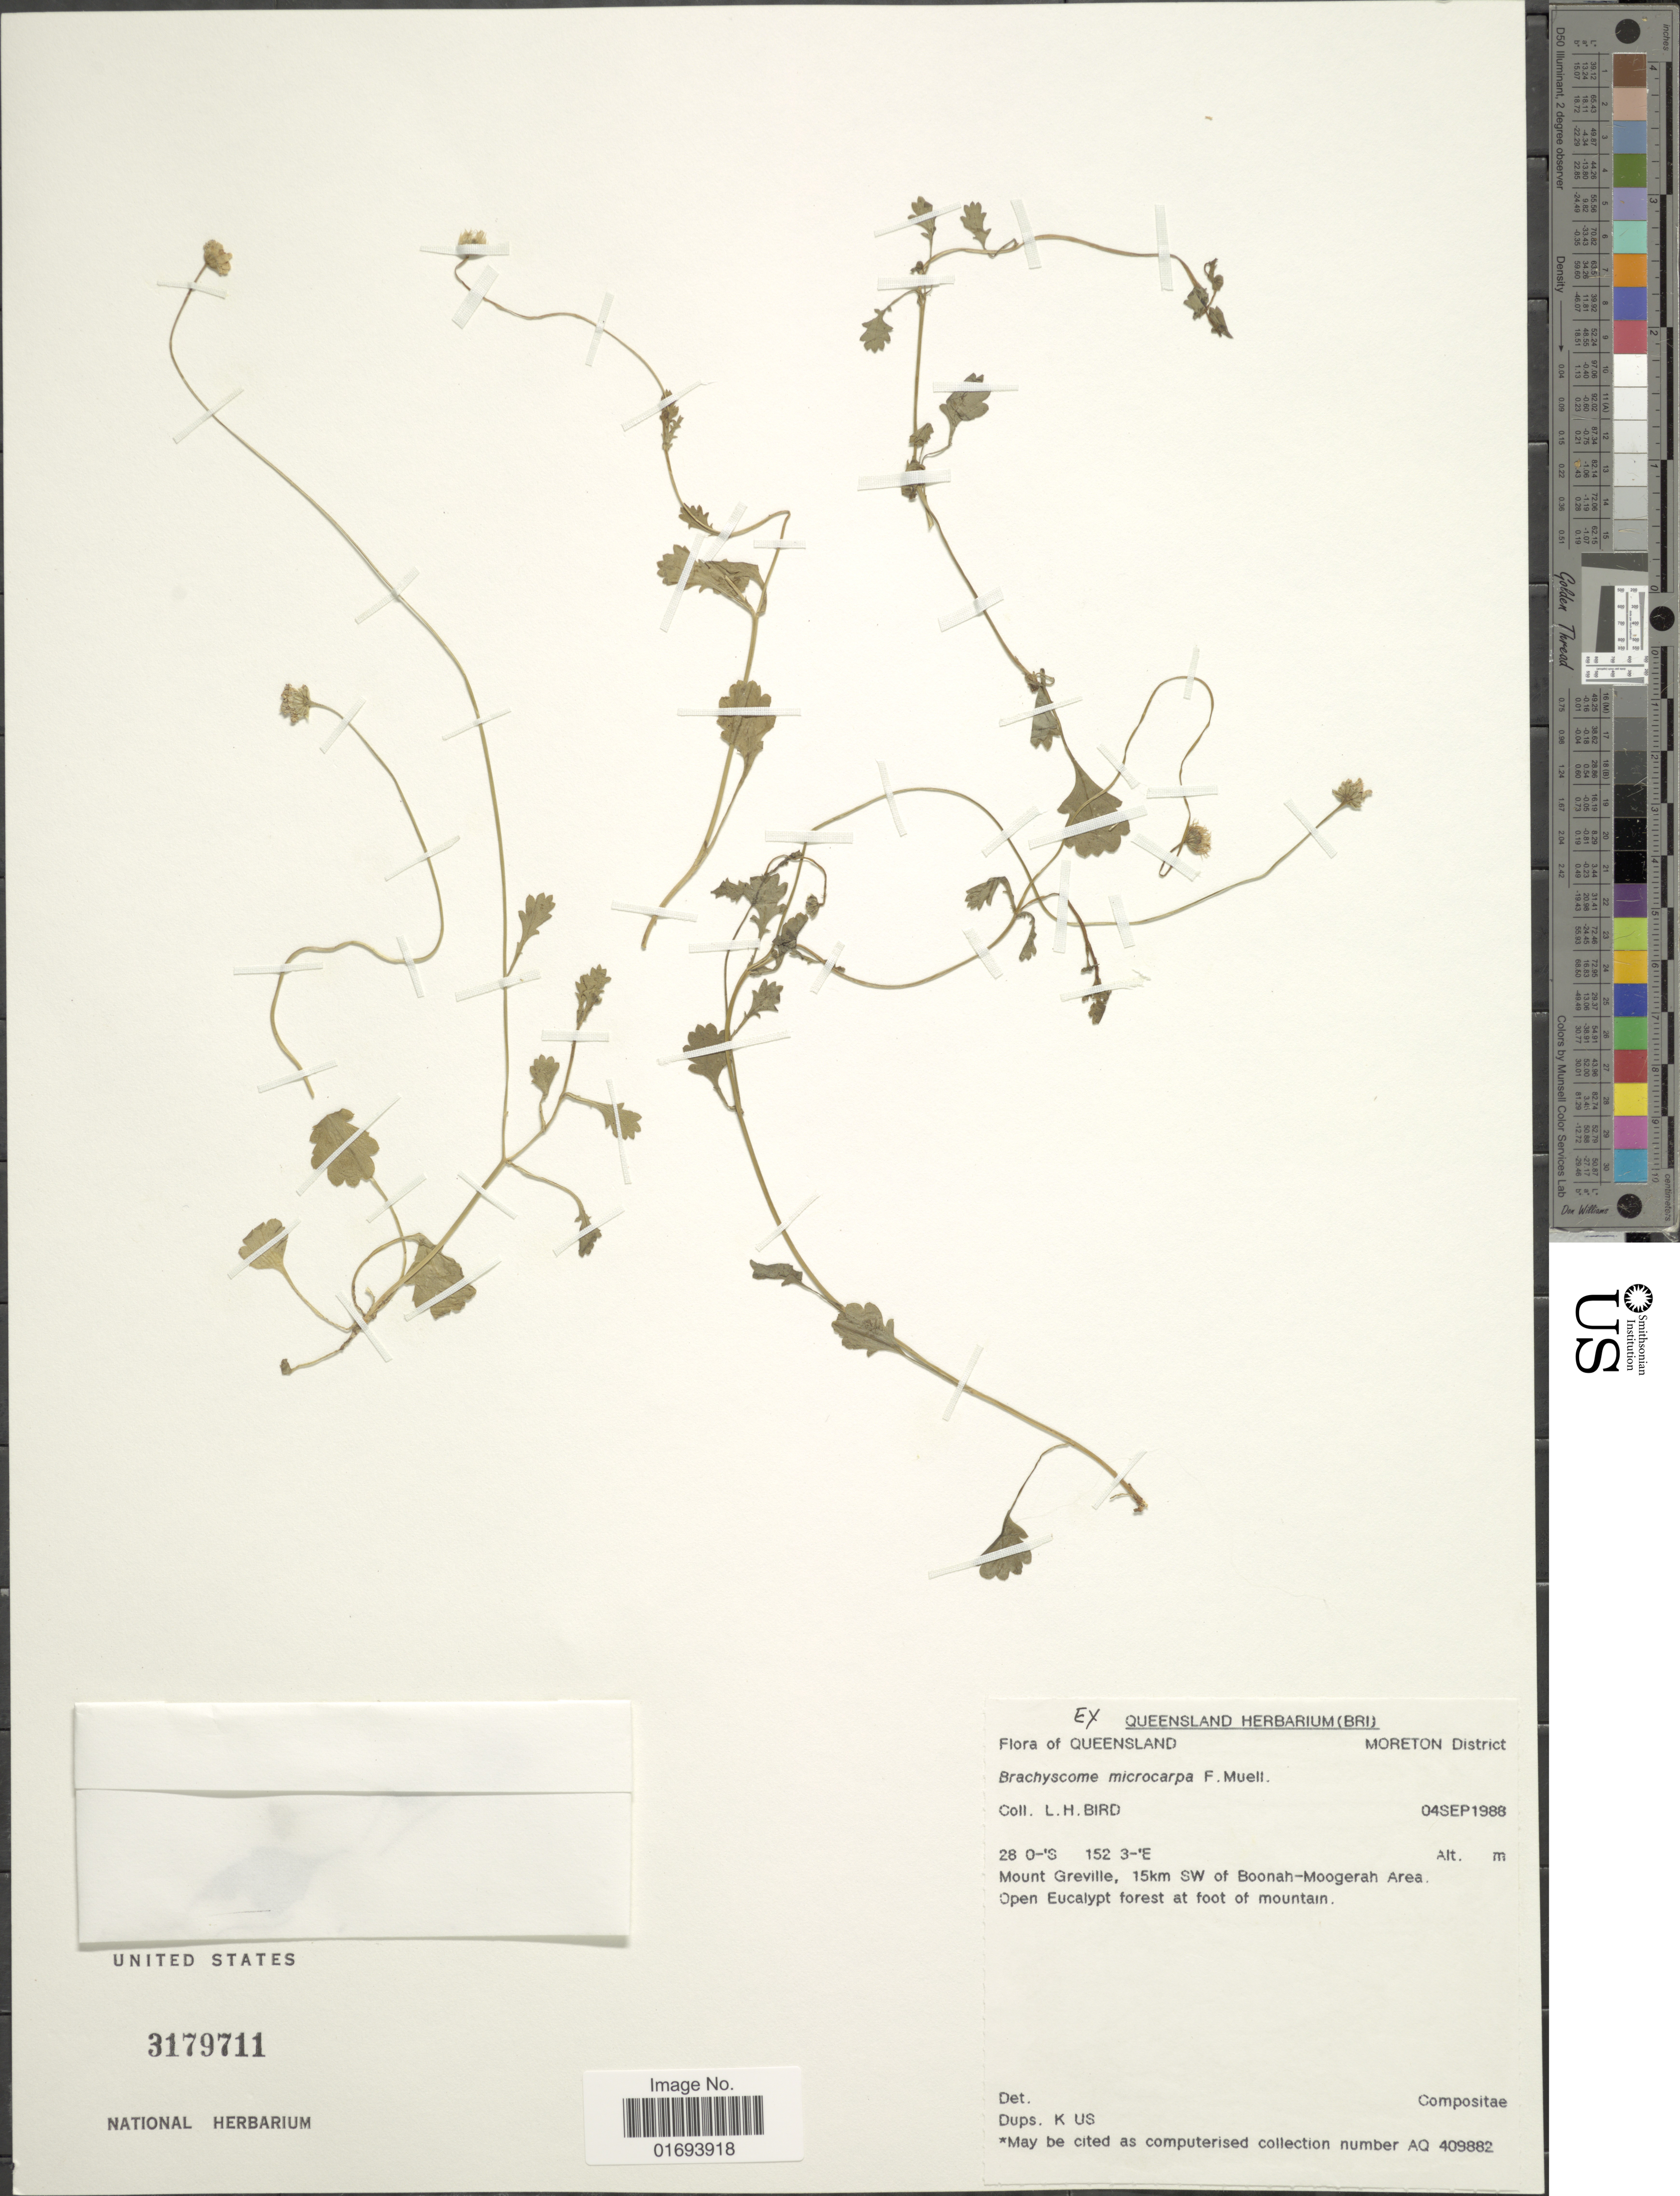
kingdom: Plantae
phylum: Tracheophyta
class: Magnoliopsida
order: Asterales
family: Asteraceae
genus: Brachyscome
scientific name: Brachyscome microcarpa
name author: F. Muell.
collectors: L. Bird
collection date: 1988-09-04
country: Australia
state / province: Queensland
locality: Queensland. Mount Greville, 15km SW of Boonah-Moogerah Area.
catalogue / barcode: US 3179711